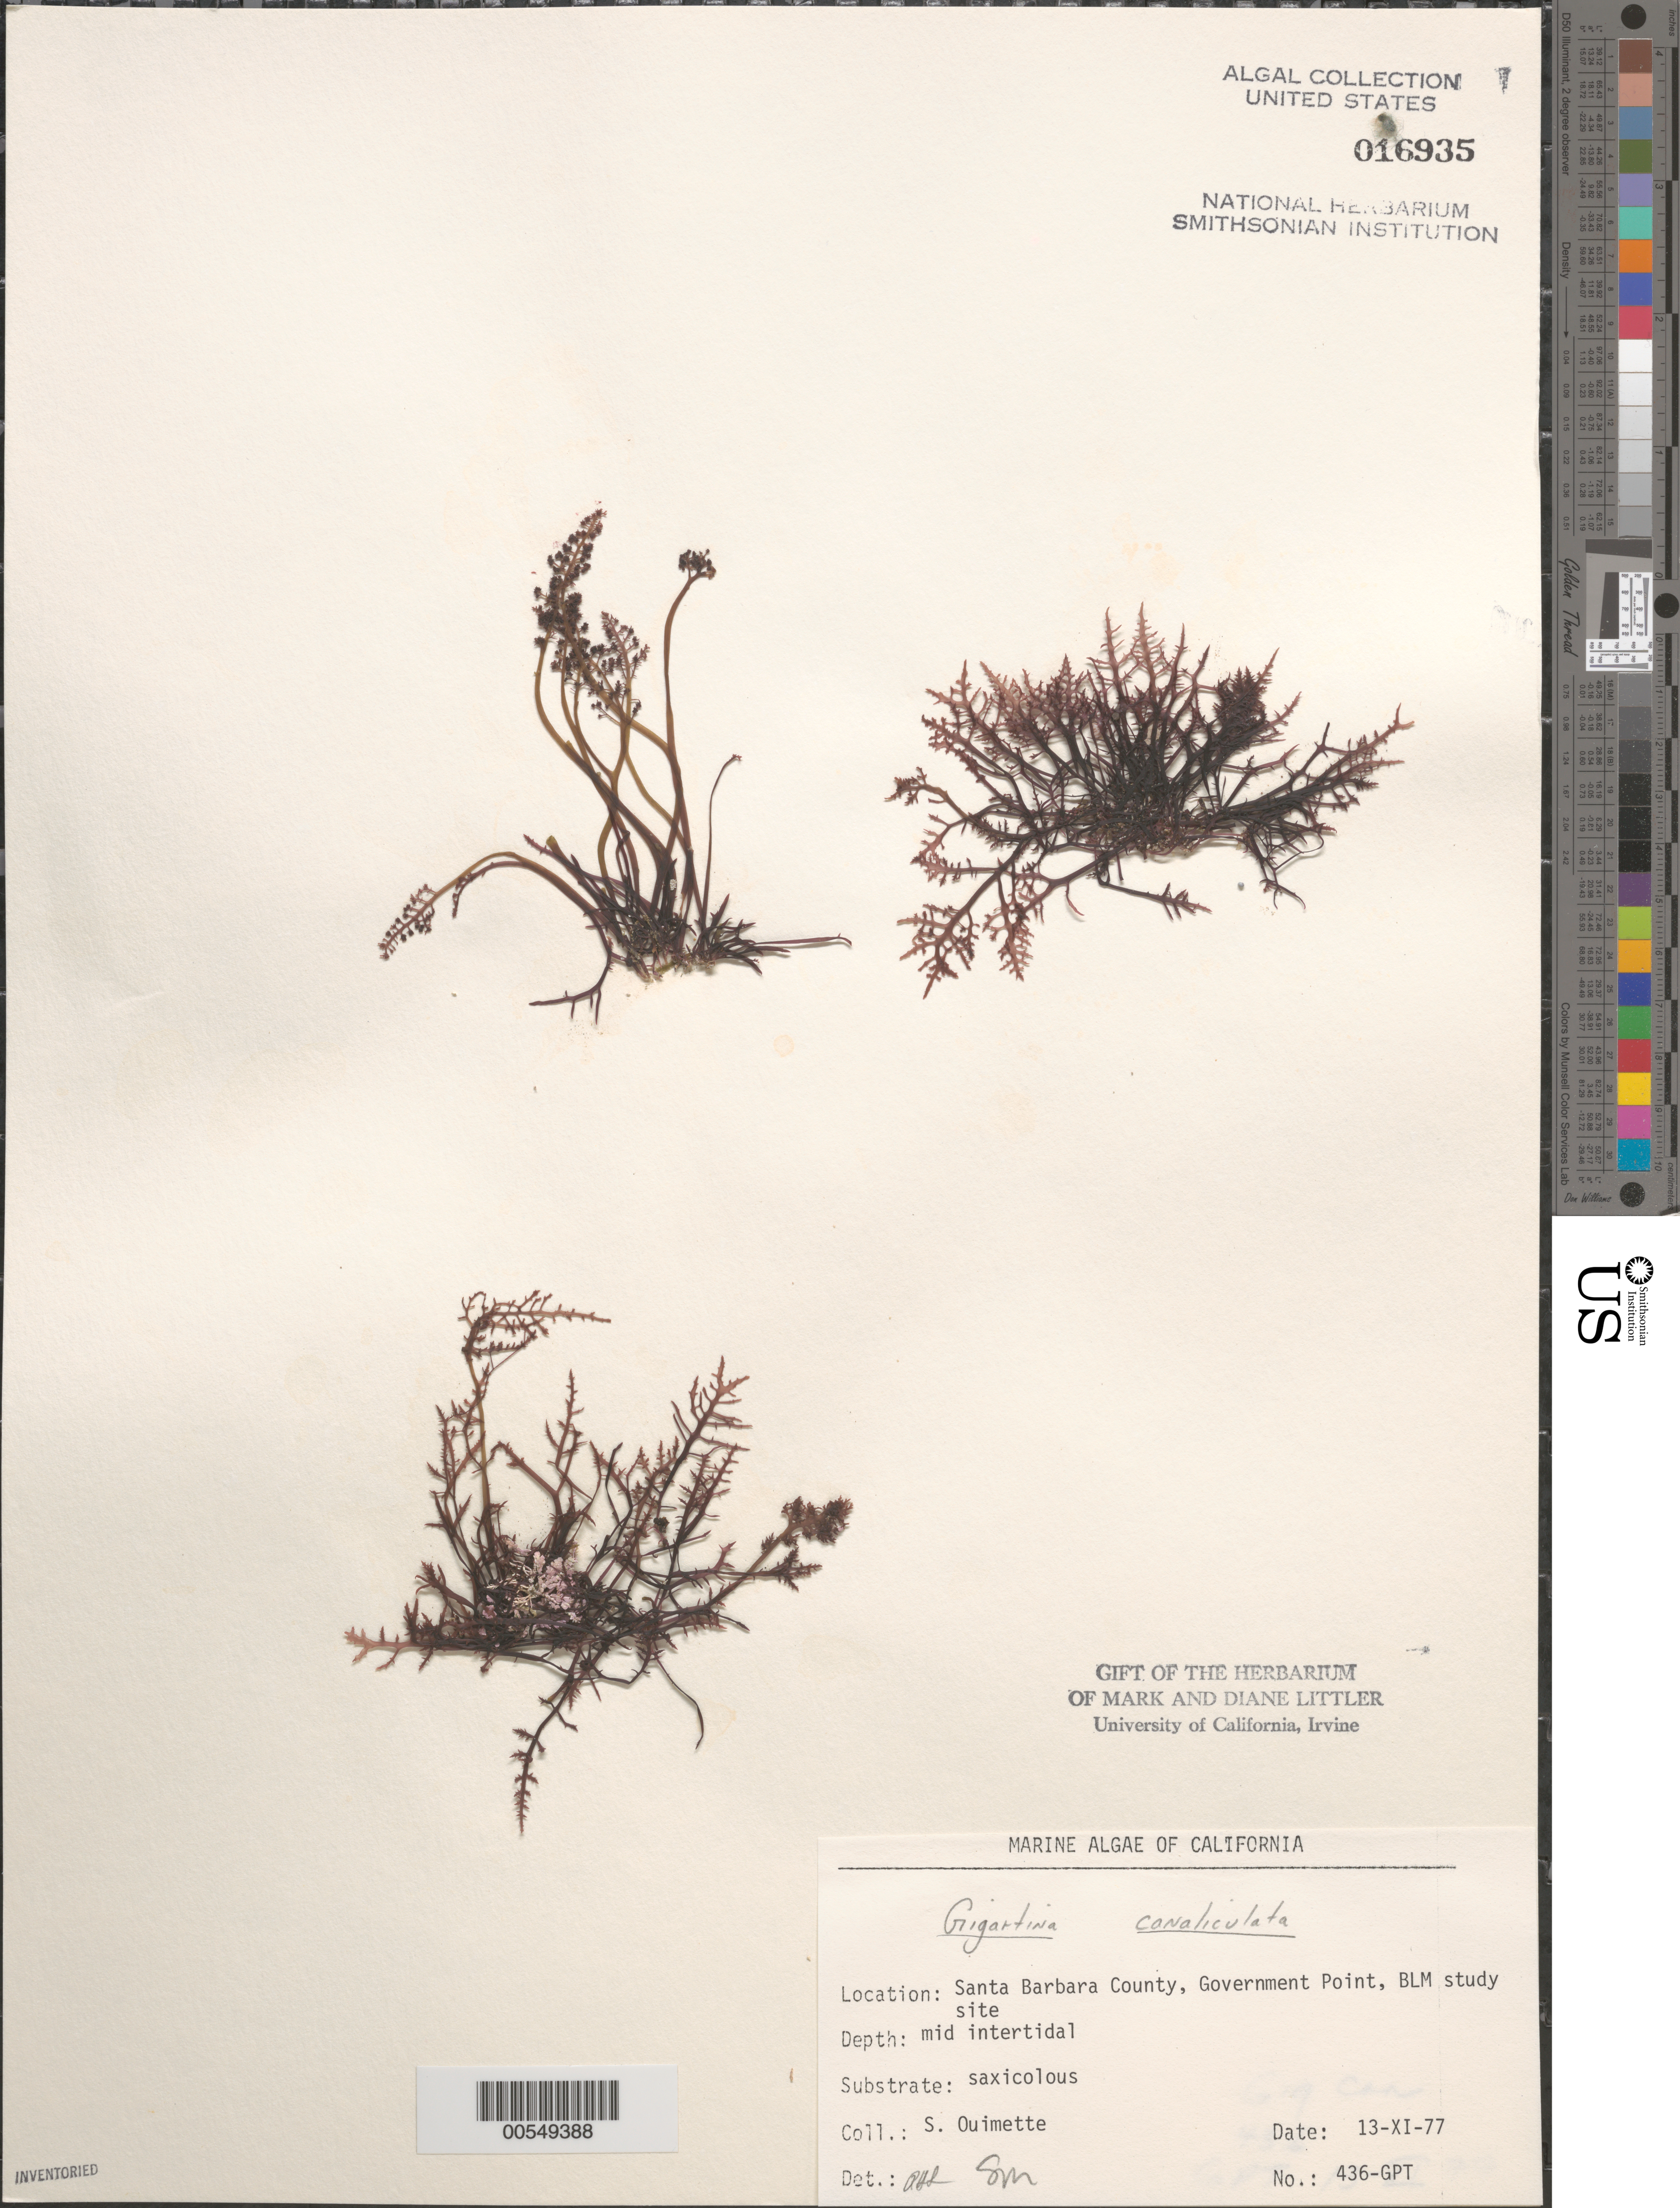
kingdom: Plantae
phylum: Rhodophyta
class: Florideophyceae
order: Gigartinales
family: Gigartinaceae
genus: Chondracanthus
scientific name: Chondracanthus canaliculatus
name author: (Harv.) Guiry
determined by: Algae name updating Project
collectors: S. Ouimette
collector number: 436-gpt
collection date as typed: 13 Nov 1977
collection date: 1977-11-13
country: United States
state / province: California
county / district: Santa Barbara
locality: Government Point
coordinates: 34 26'31"N, 120 24'06"W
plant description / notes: BLM-SOCALBIGHT Rocky Intertidal Survey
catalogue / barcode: US 16935